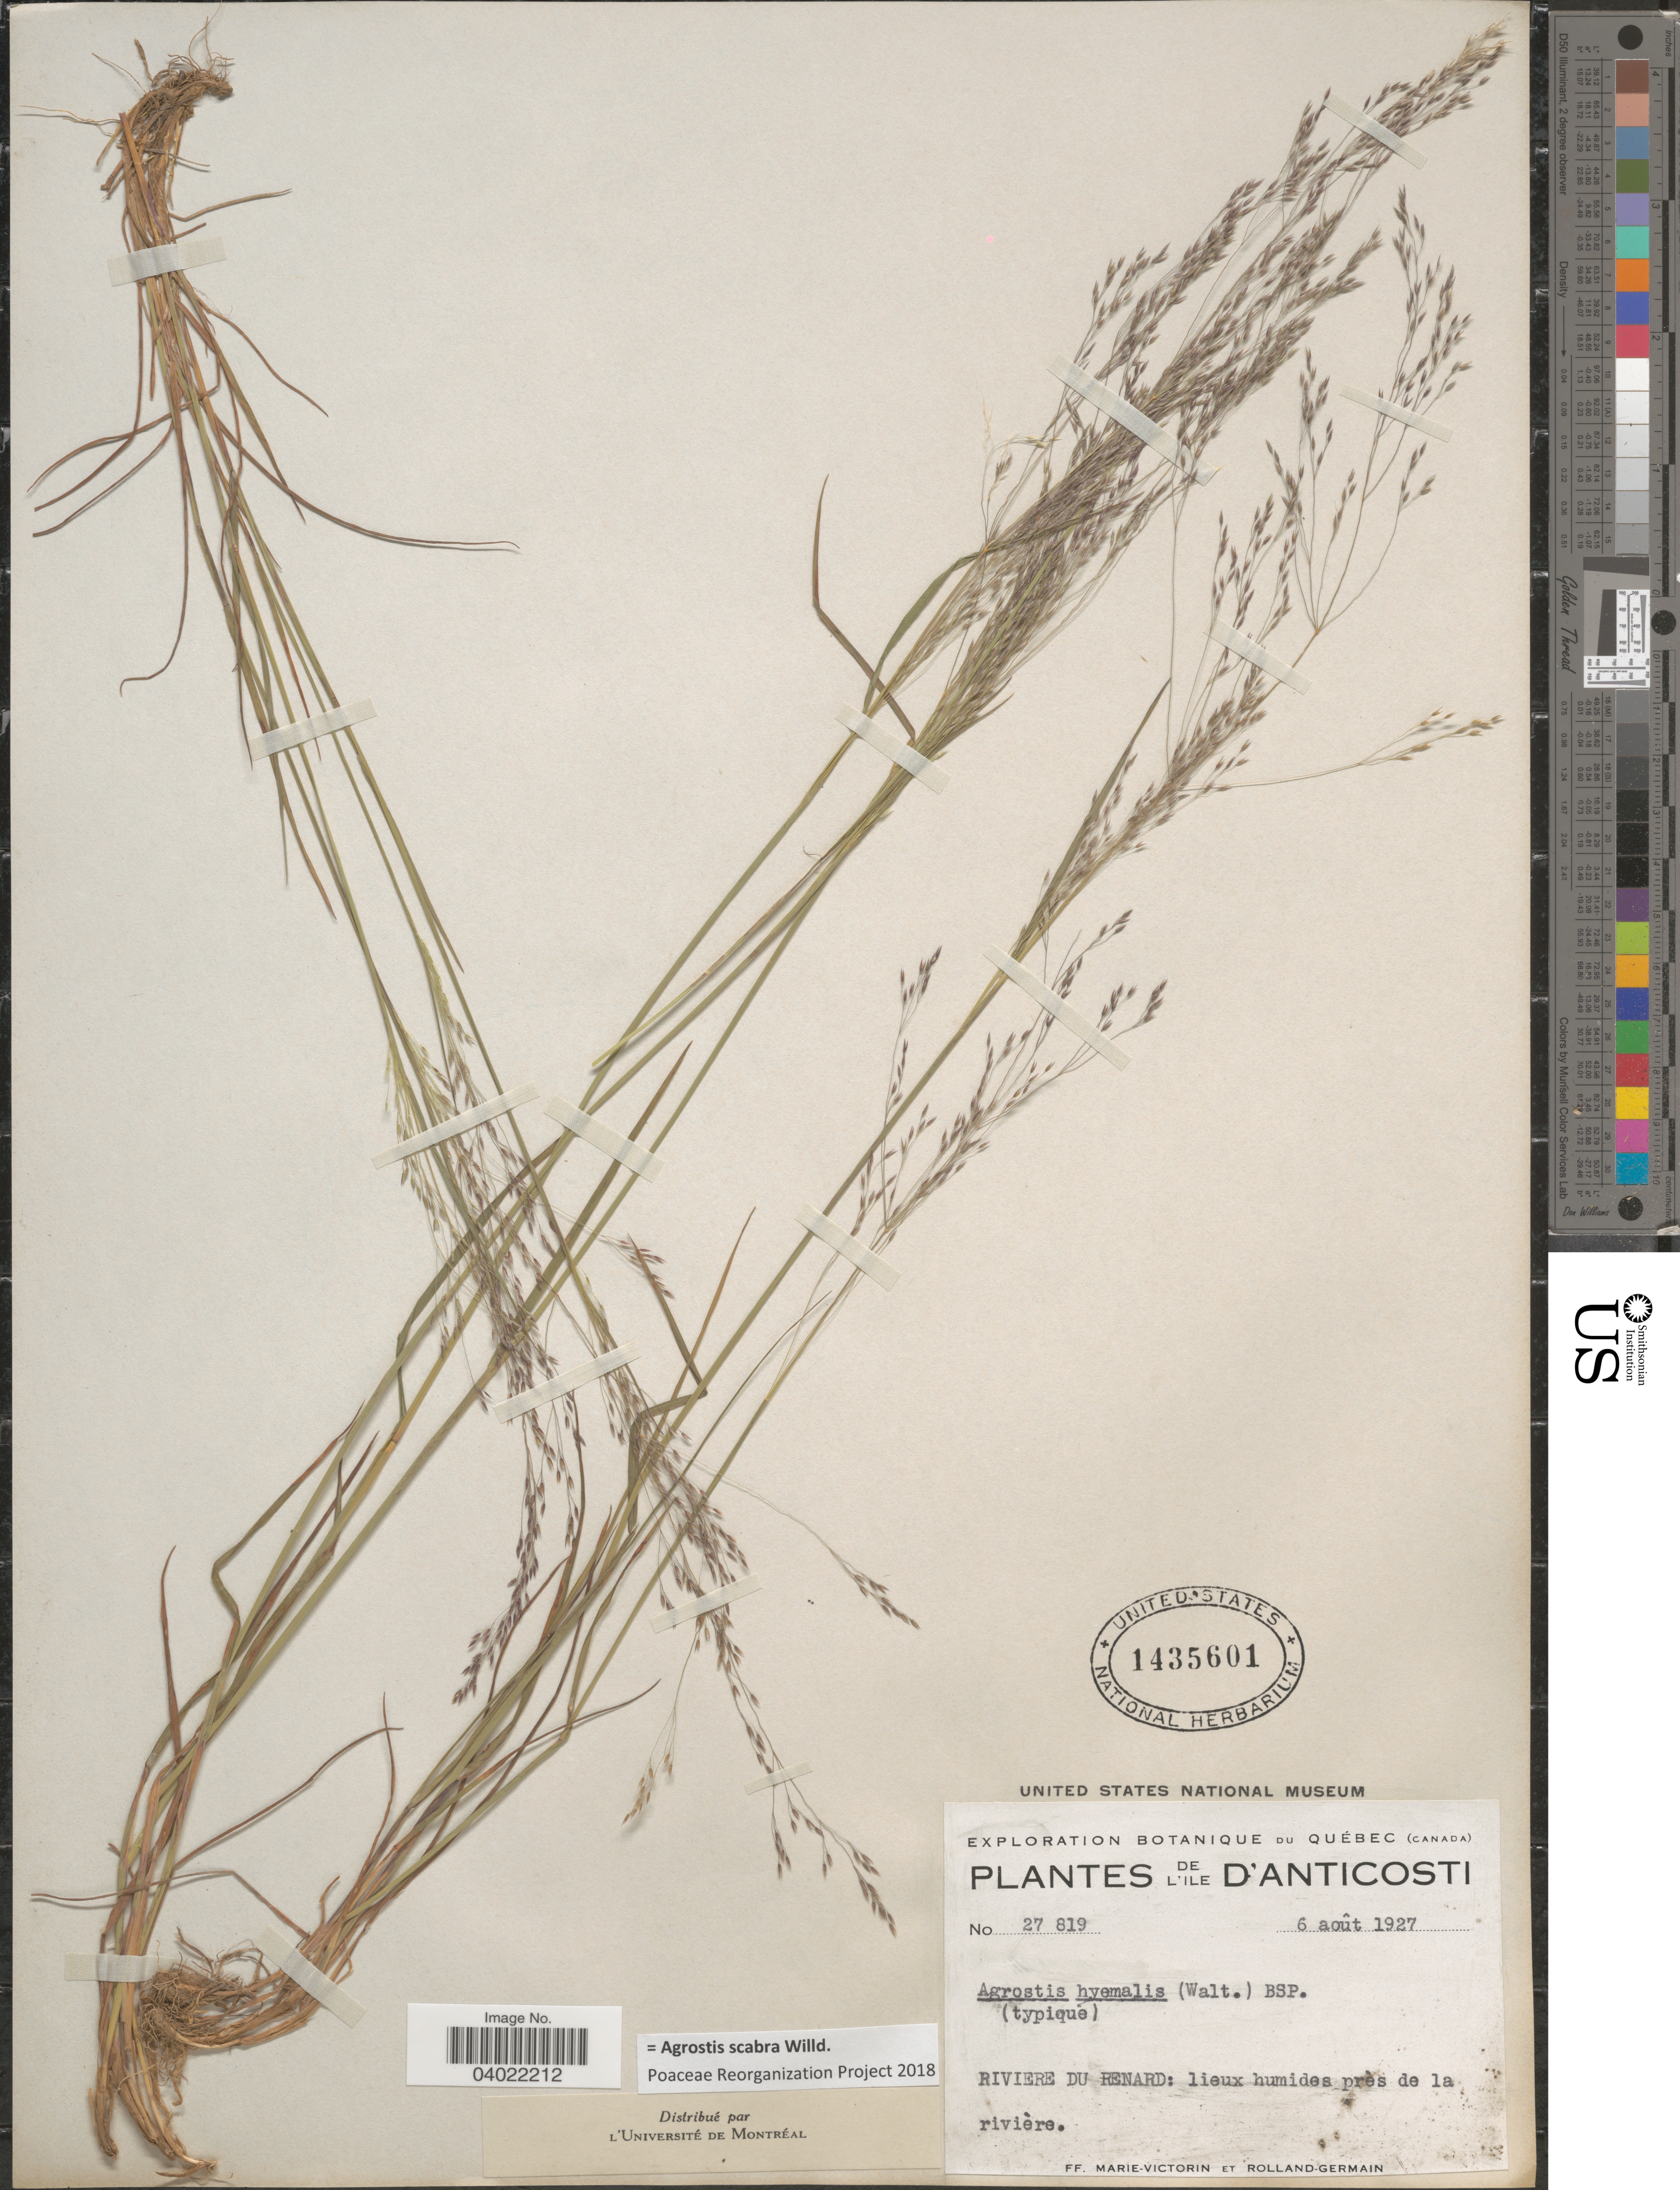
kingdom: Plantae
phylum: Tracheophyta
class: Liliopsida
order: Poales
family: Poaceae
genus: Agrostis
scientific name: Agrostis scabra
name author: Willd.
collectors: F. Marie-Victorin & Rolland-Germain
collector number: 27819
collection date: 1927-08-06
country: Canada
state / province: Quebec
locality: L'ile d'Anticosti. Riviere du Renard.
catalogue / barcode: US 1435601